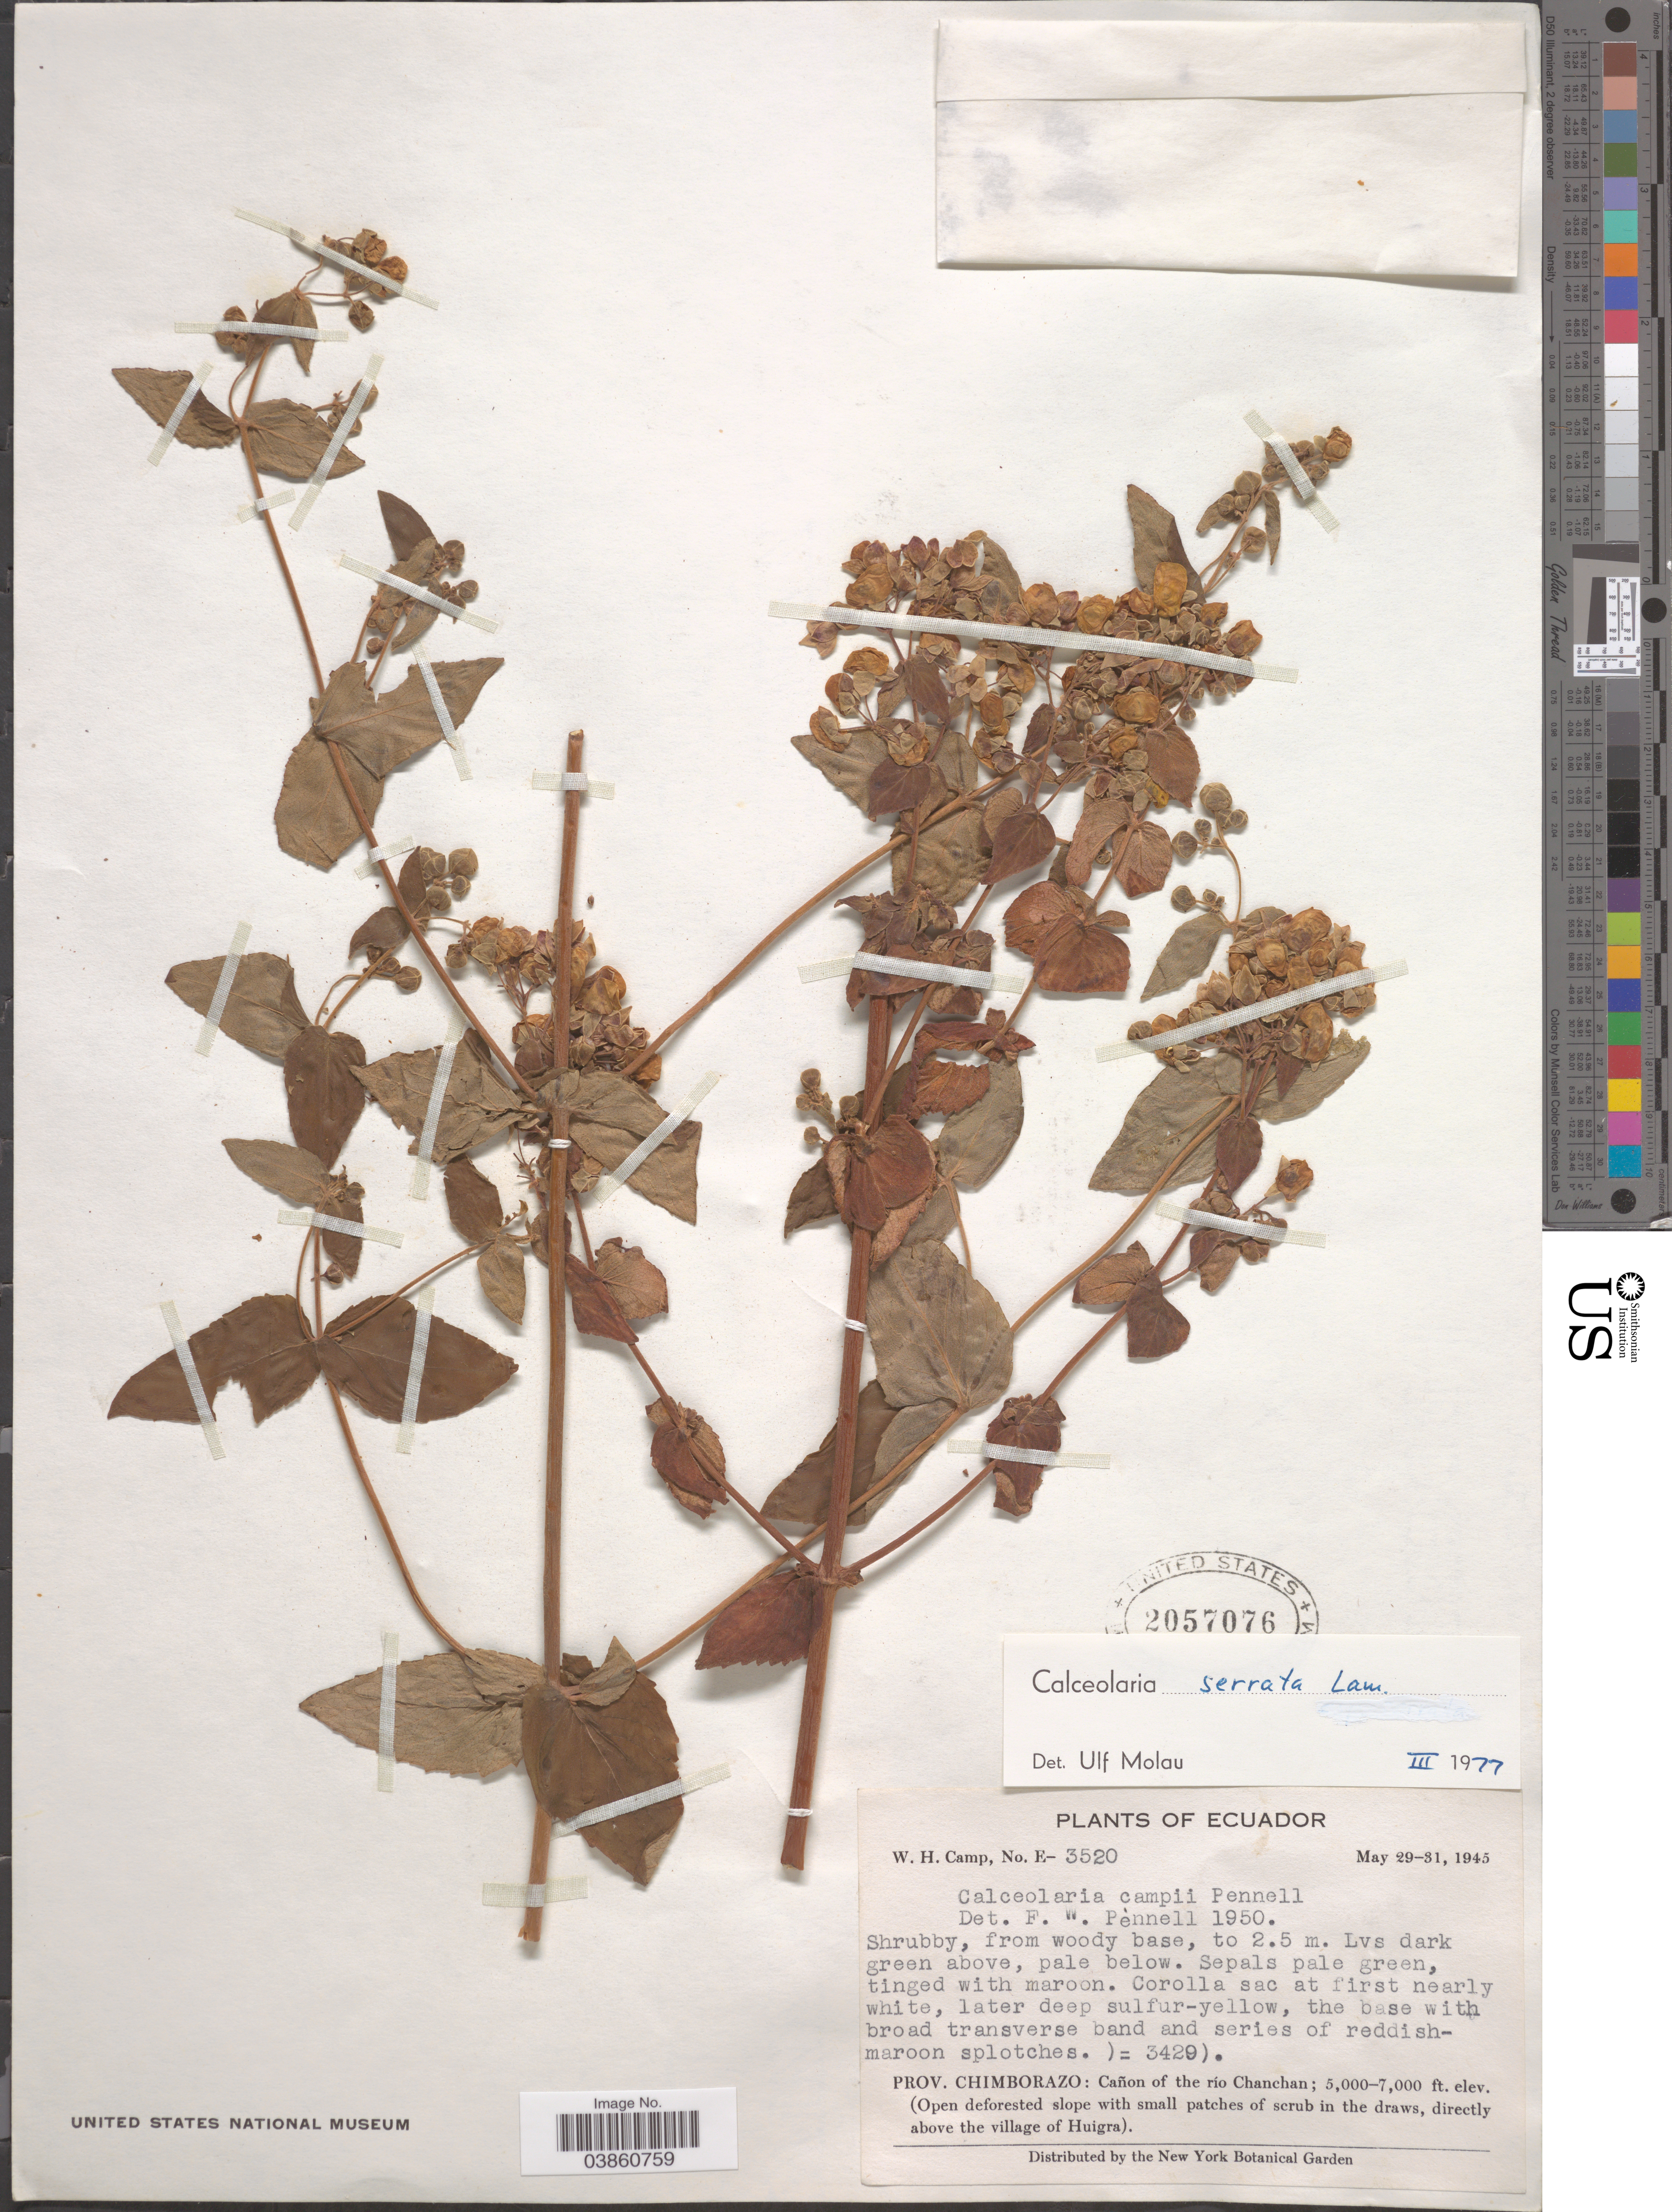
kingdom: Plantae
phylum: Tracheophyta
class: Magnoliopsida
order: Lamiales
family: Calceolariaceae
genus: Calceolaria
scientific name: Calceolaria serrata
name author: Lam.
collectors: W. H. Camp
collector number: E-3520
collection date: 1945-05-29/1945-05-31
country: Ecuador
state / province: Chimborazo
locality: Cañon of the río Chanchan. (Directly above the village of Huigra).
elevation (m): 1524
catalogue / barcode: US 2057076